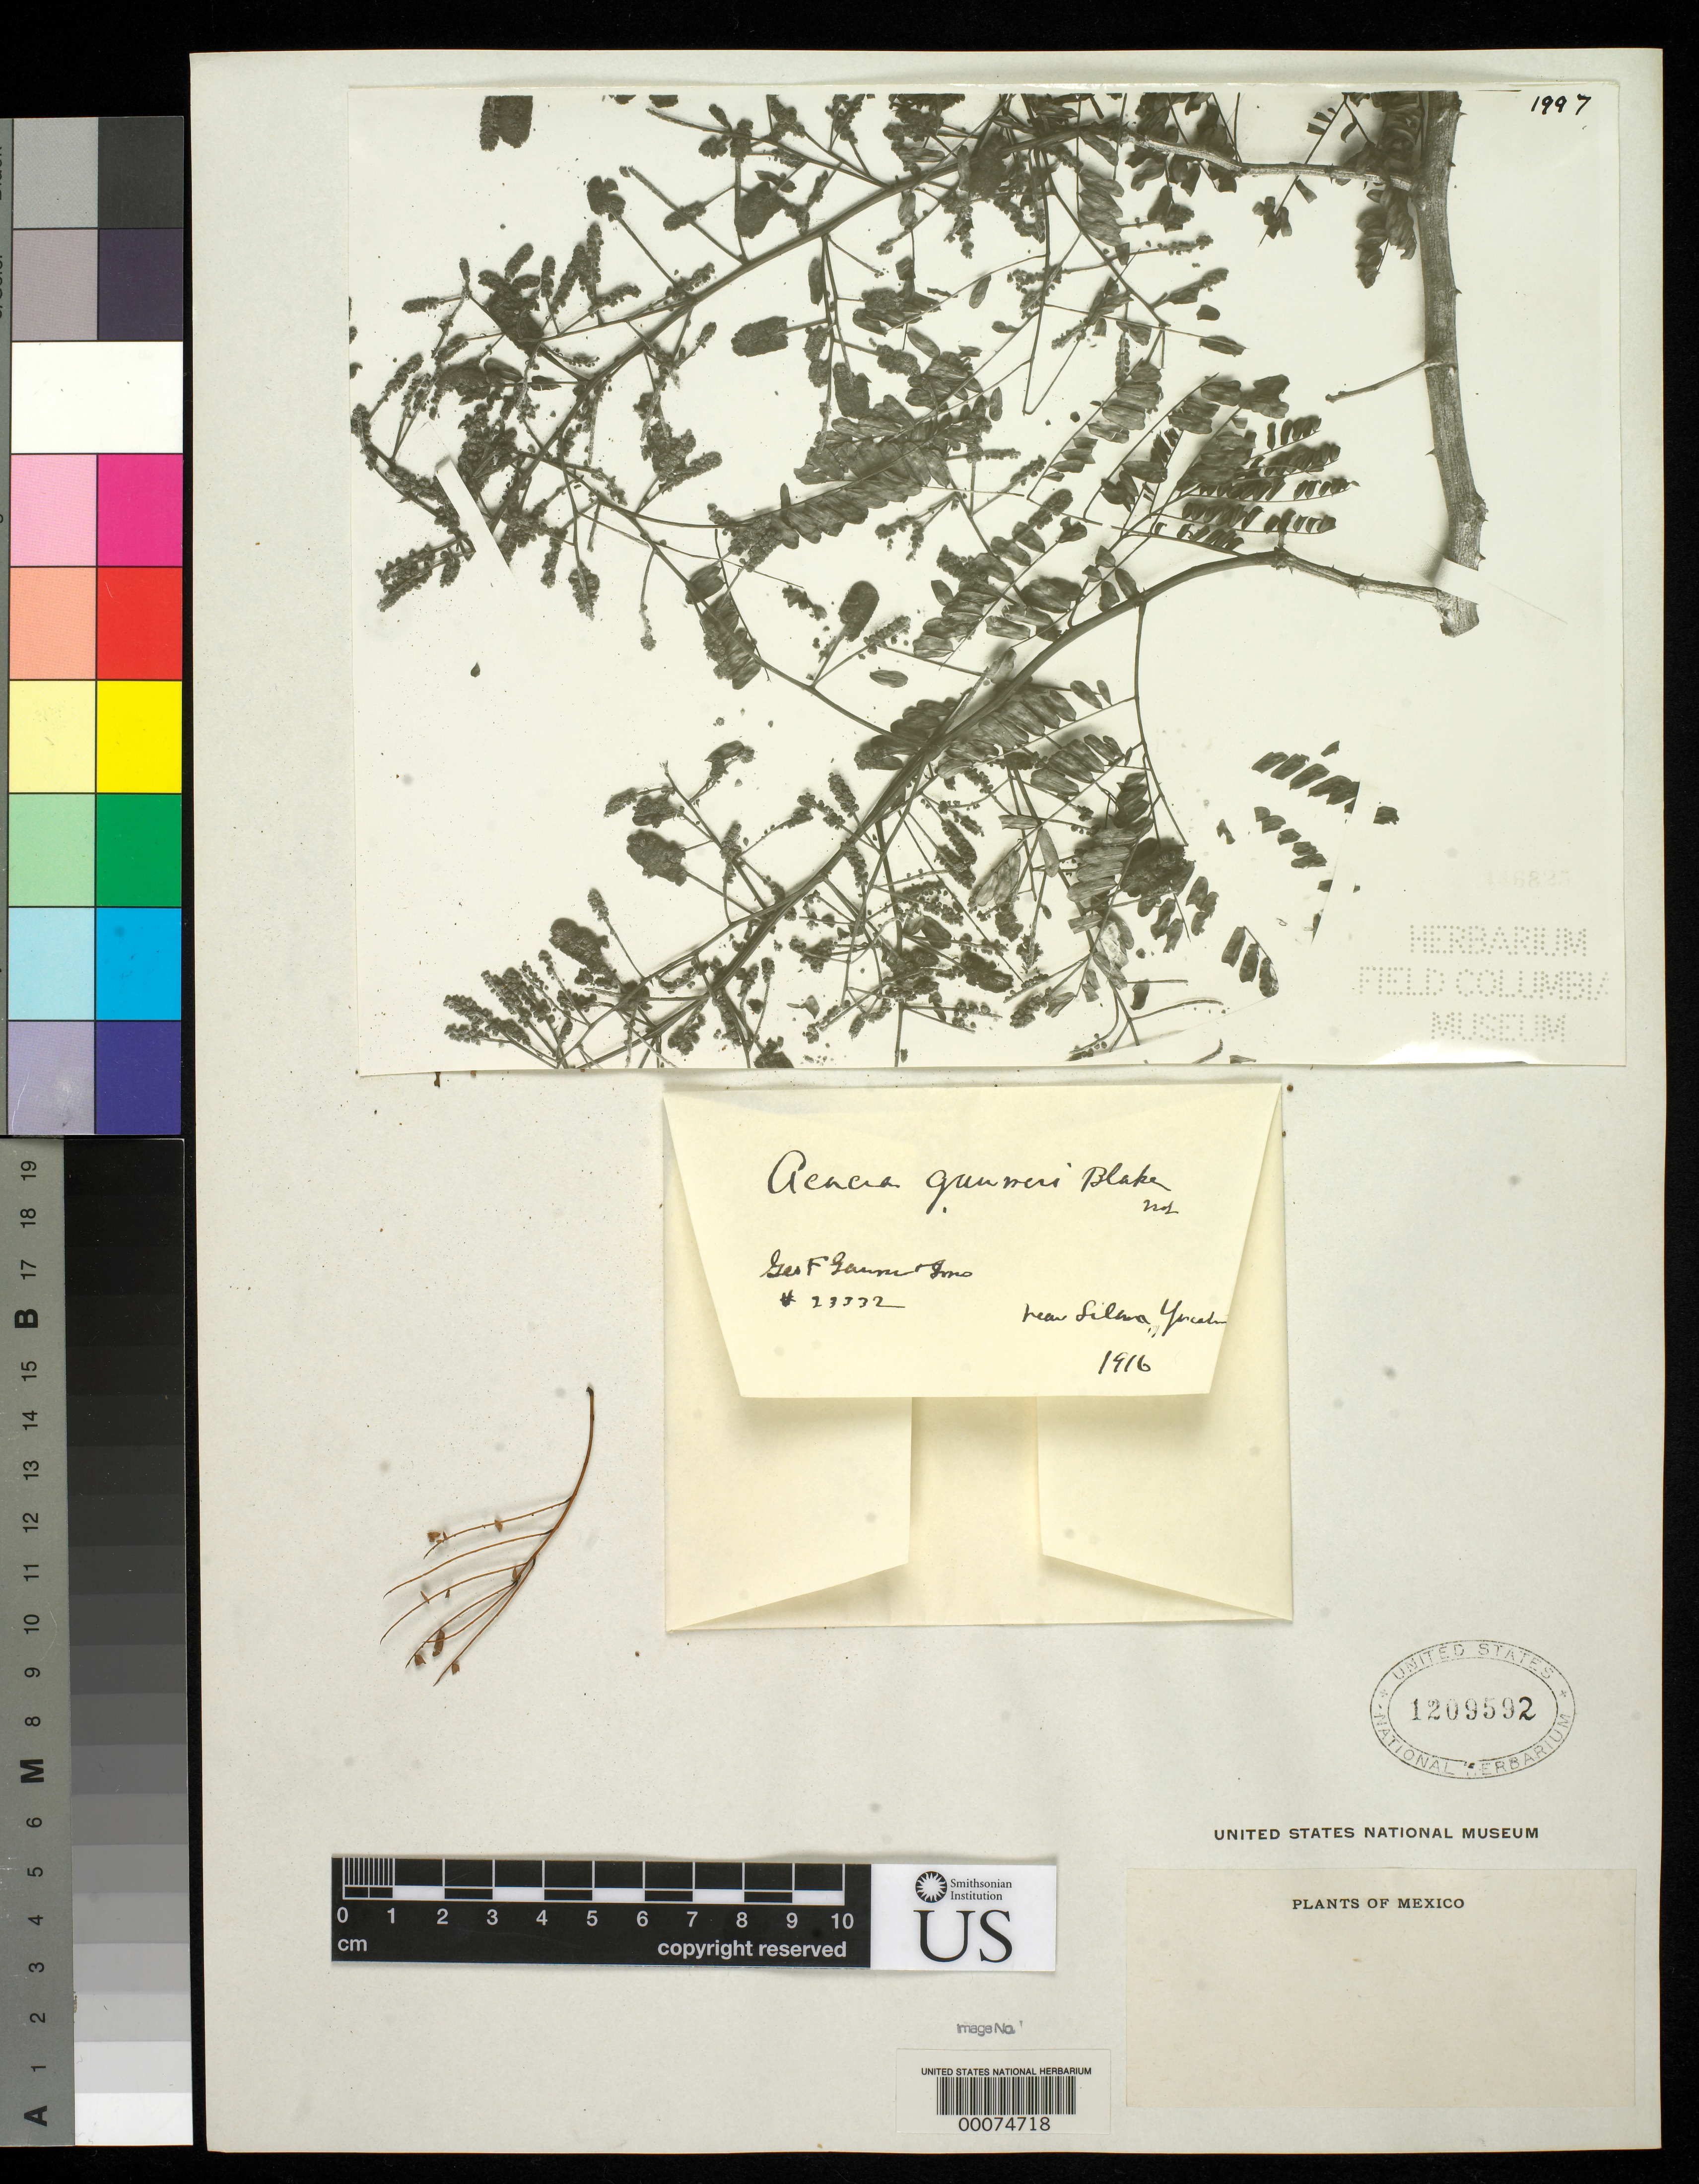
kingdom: Plantae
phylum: Tracheophyta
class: Magnoliopsida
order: Fabales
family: Fabaceae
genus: Acacia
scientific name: Acacia gaumeri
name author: S.F. Blake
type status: Isotype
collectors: G. F. Gaumer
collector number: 23332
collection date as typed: May 1916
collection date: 1916-05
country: Mexico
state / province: Yucatán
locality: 3 mi inland from Silam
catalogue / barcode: US 1209592